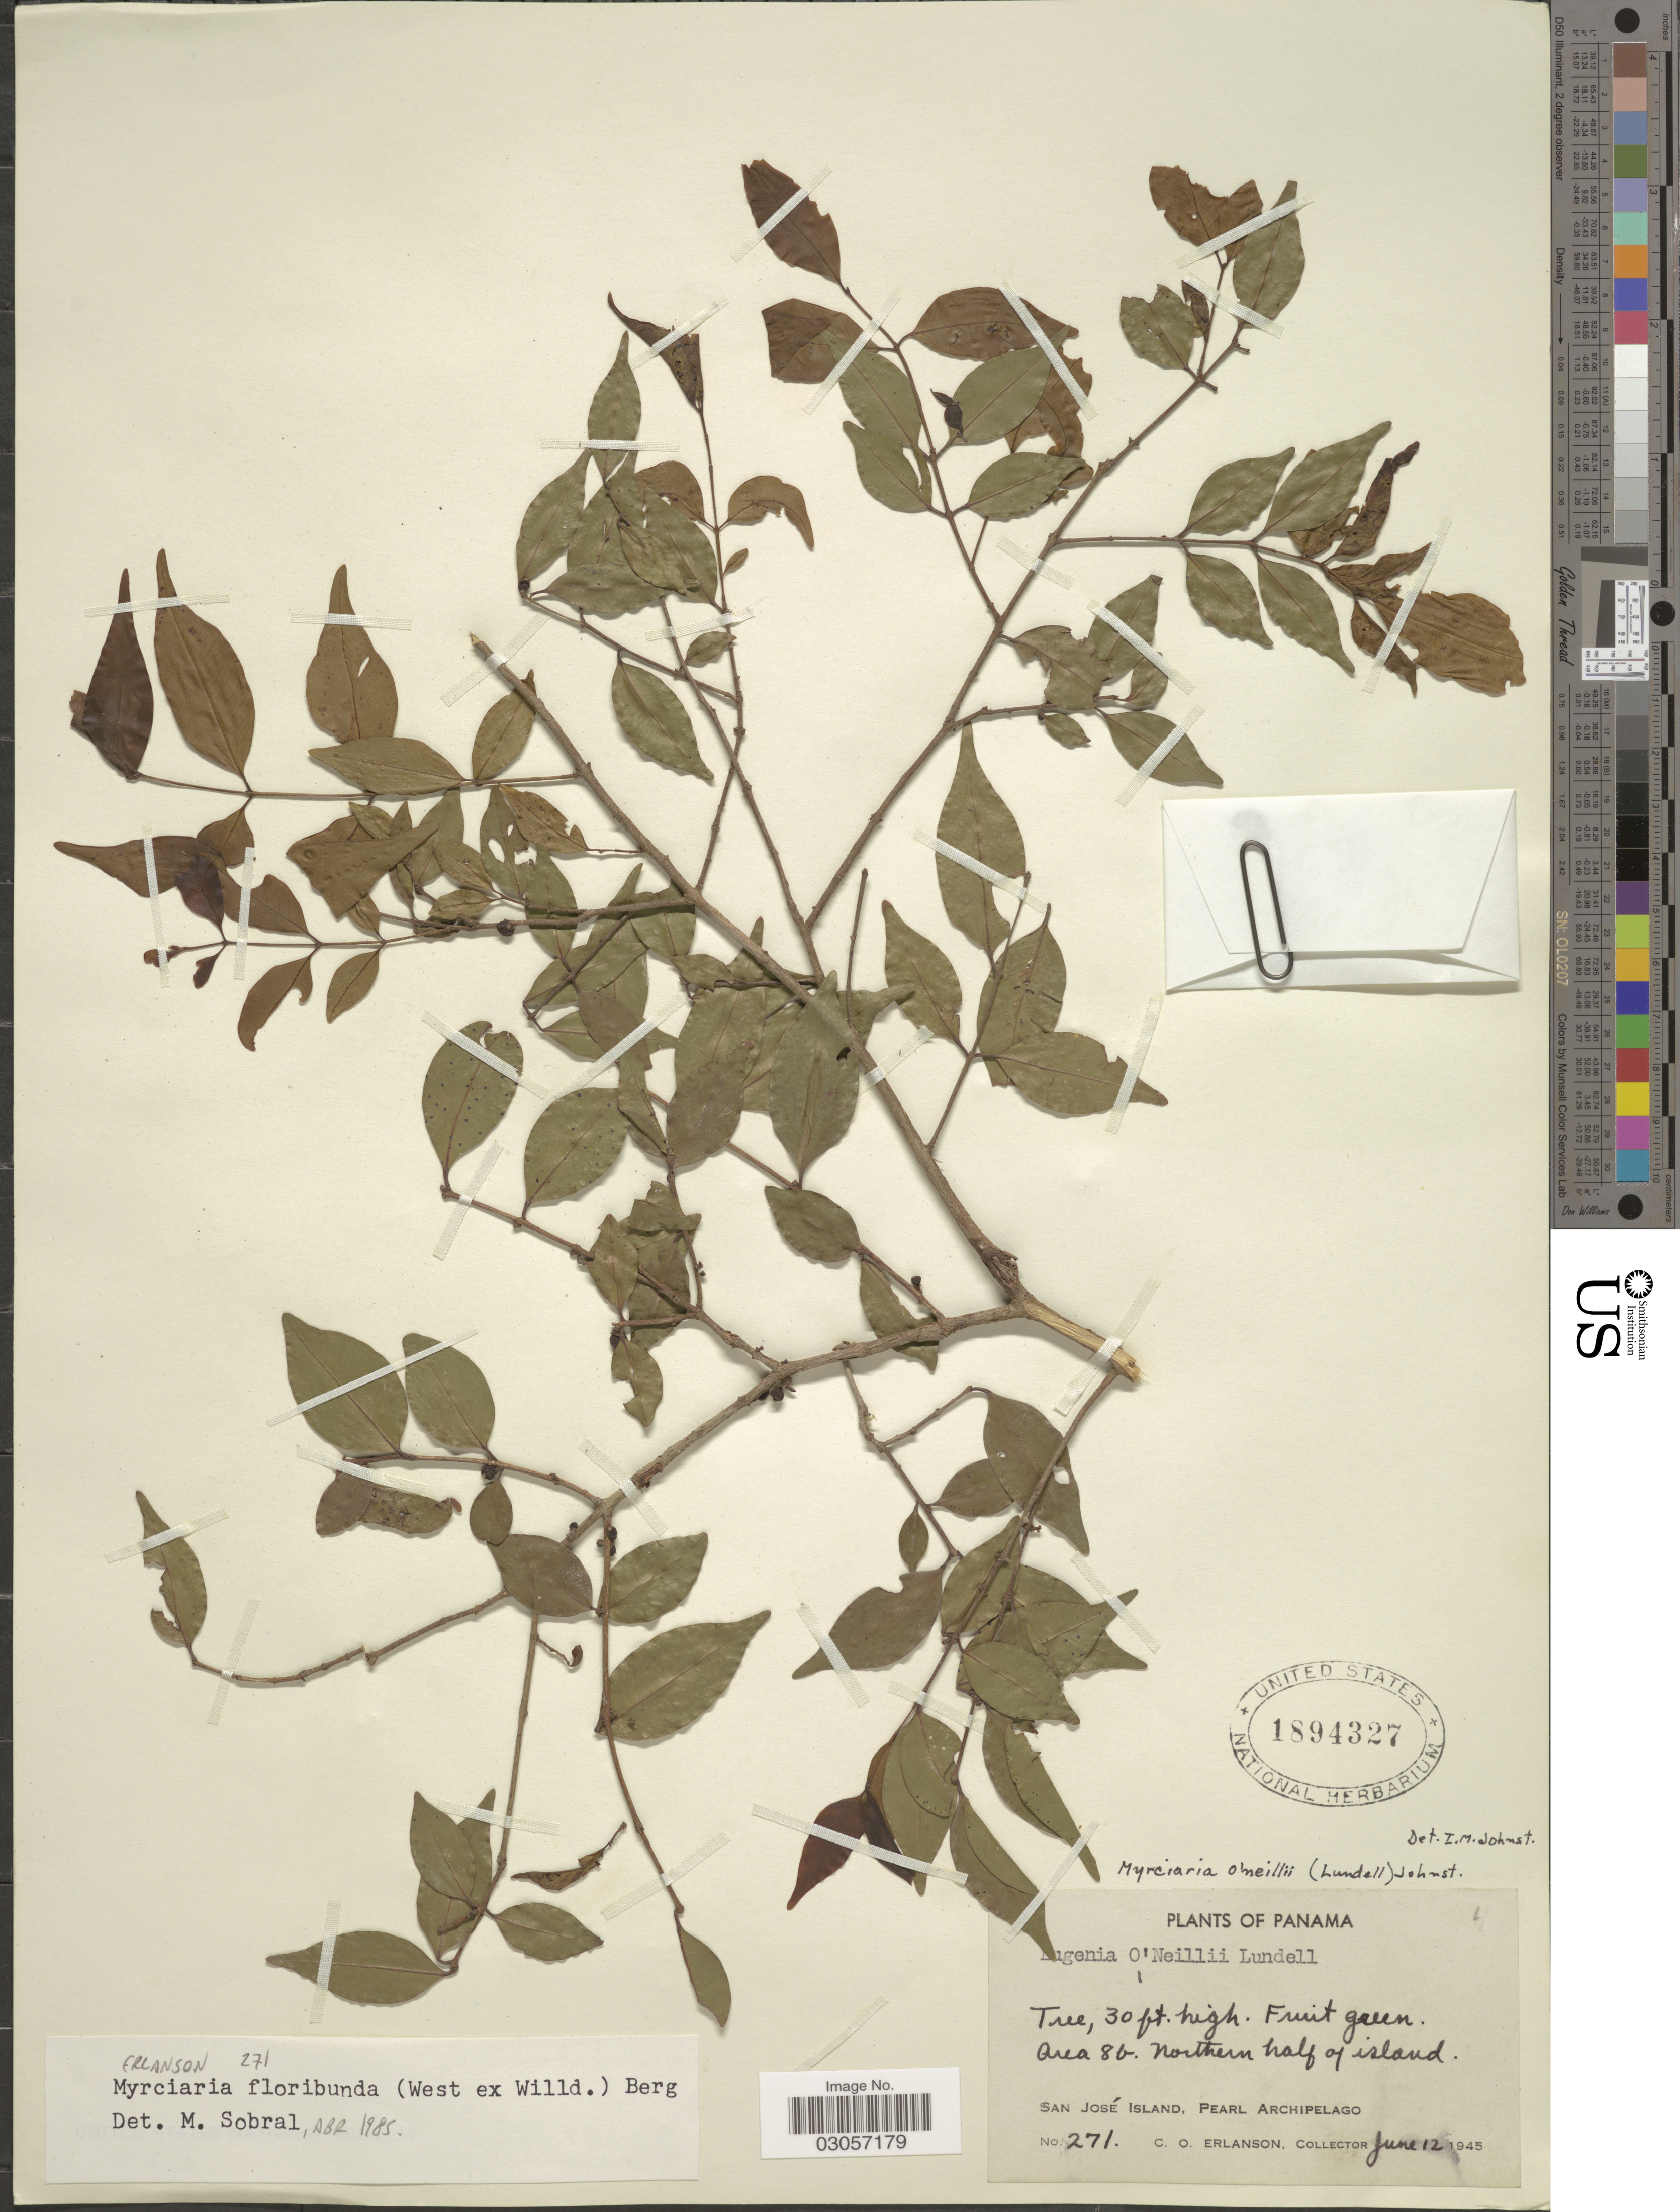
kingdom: Plantae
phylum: Tracheophyta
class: Magnoliopsida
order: Myrtales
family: Myrtaceae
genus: Myrciaria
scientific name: Myrciaria floribunda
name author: (H. West ex Willd.) O. Berg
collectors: C. O. Erlanson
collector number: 271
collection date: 1945-06-12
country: Panama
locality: Area 8 b. Northern half of island, San José Island, Pearl Archipelago.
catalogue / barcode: US 1894327